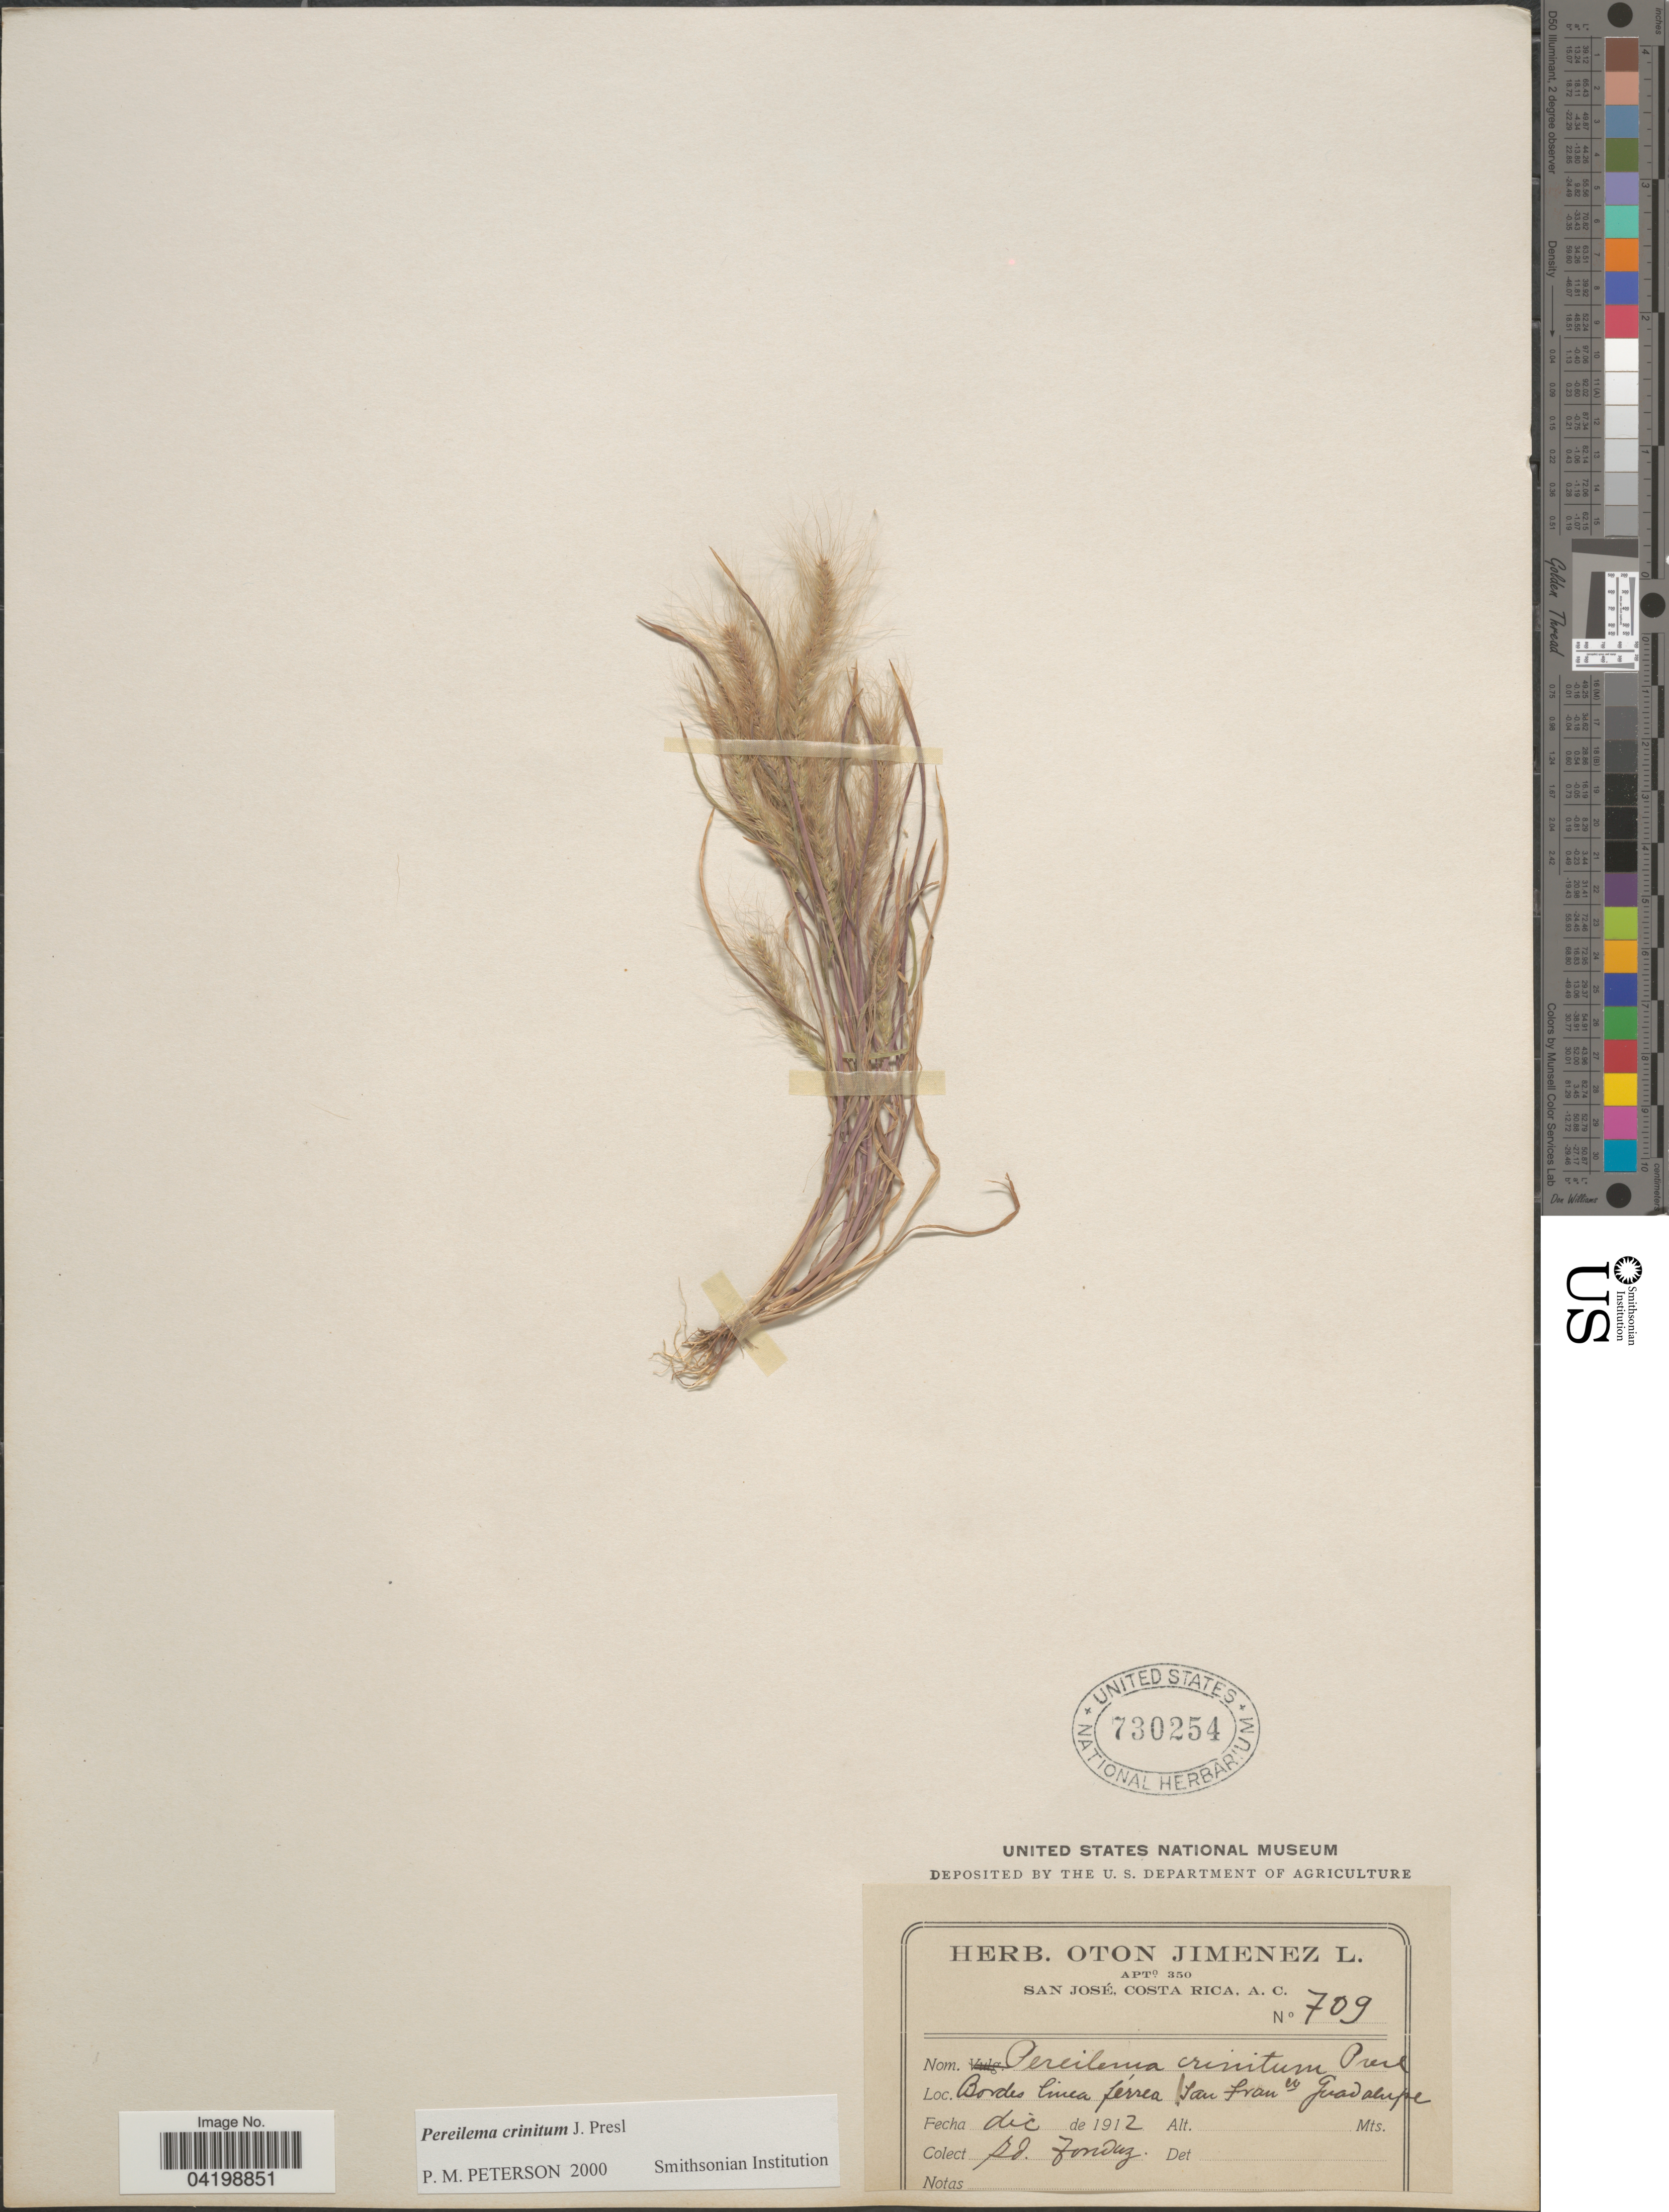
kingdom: Plantae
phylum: Tracheophyta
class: Liliopsida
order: Poales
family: Poaceae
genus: Muhlenbergia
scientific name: Muhlenbergia pereilema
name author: P.M. Peterson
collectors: A. Tonduz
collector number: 709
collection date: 1912-12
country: Costa Rica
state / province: San José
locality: Bordes linea férrea San Franco Guadalupe.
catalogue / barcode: US 730254